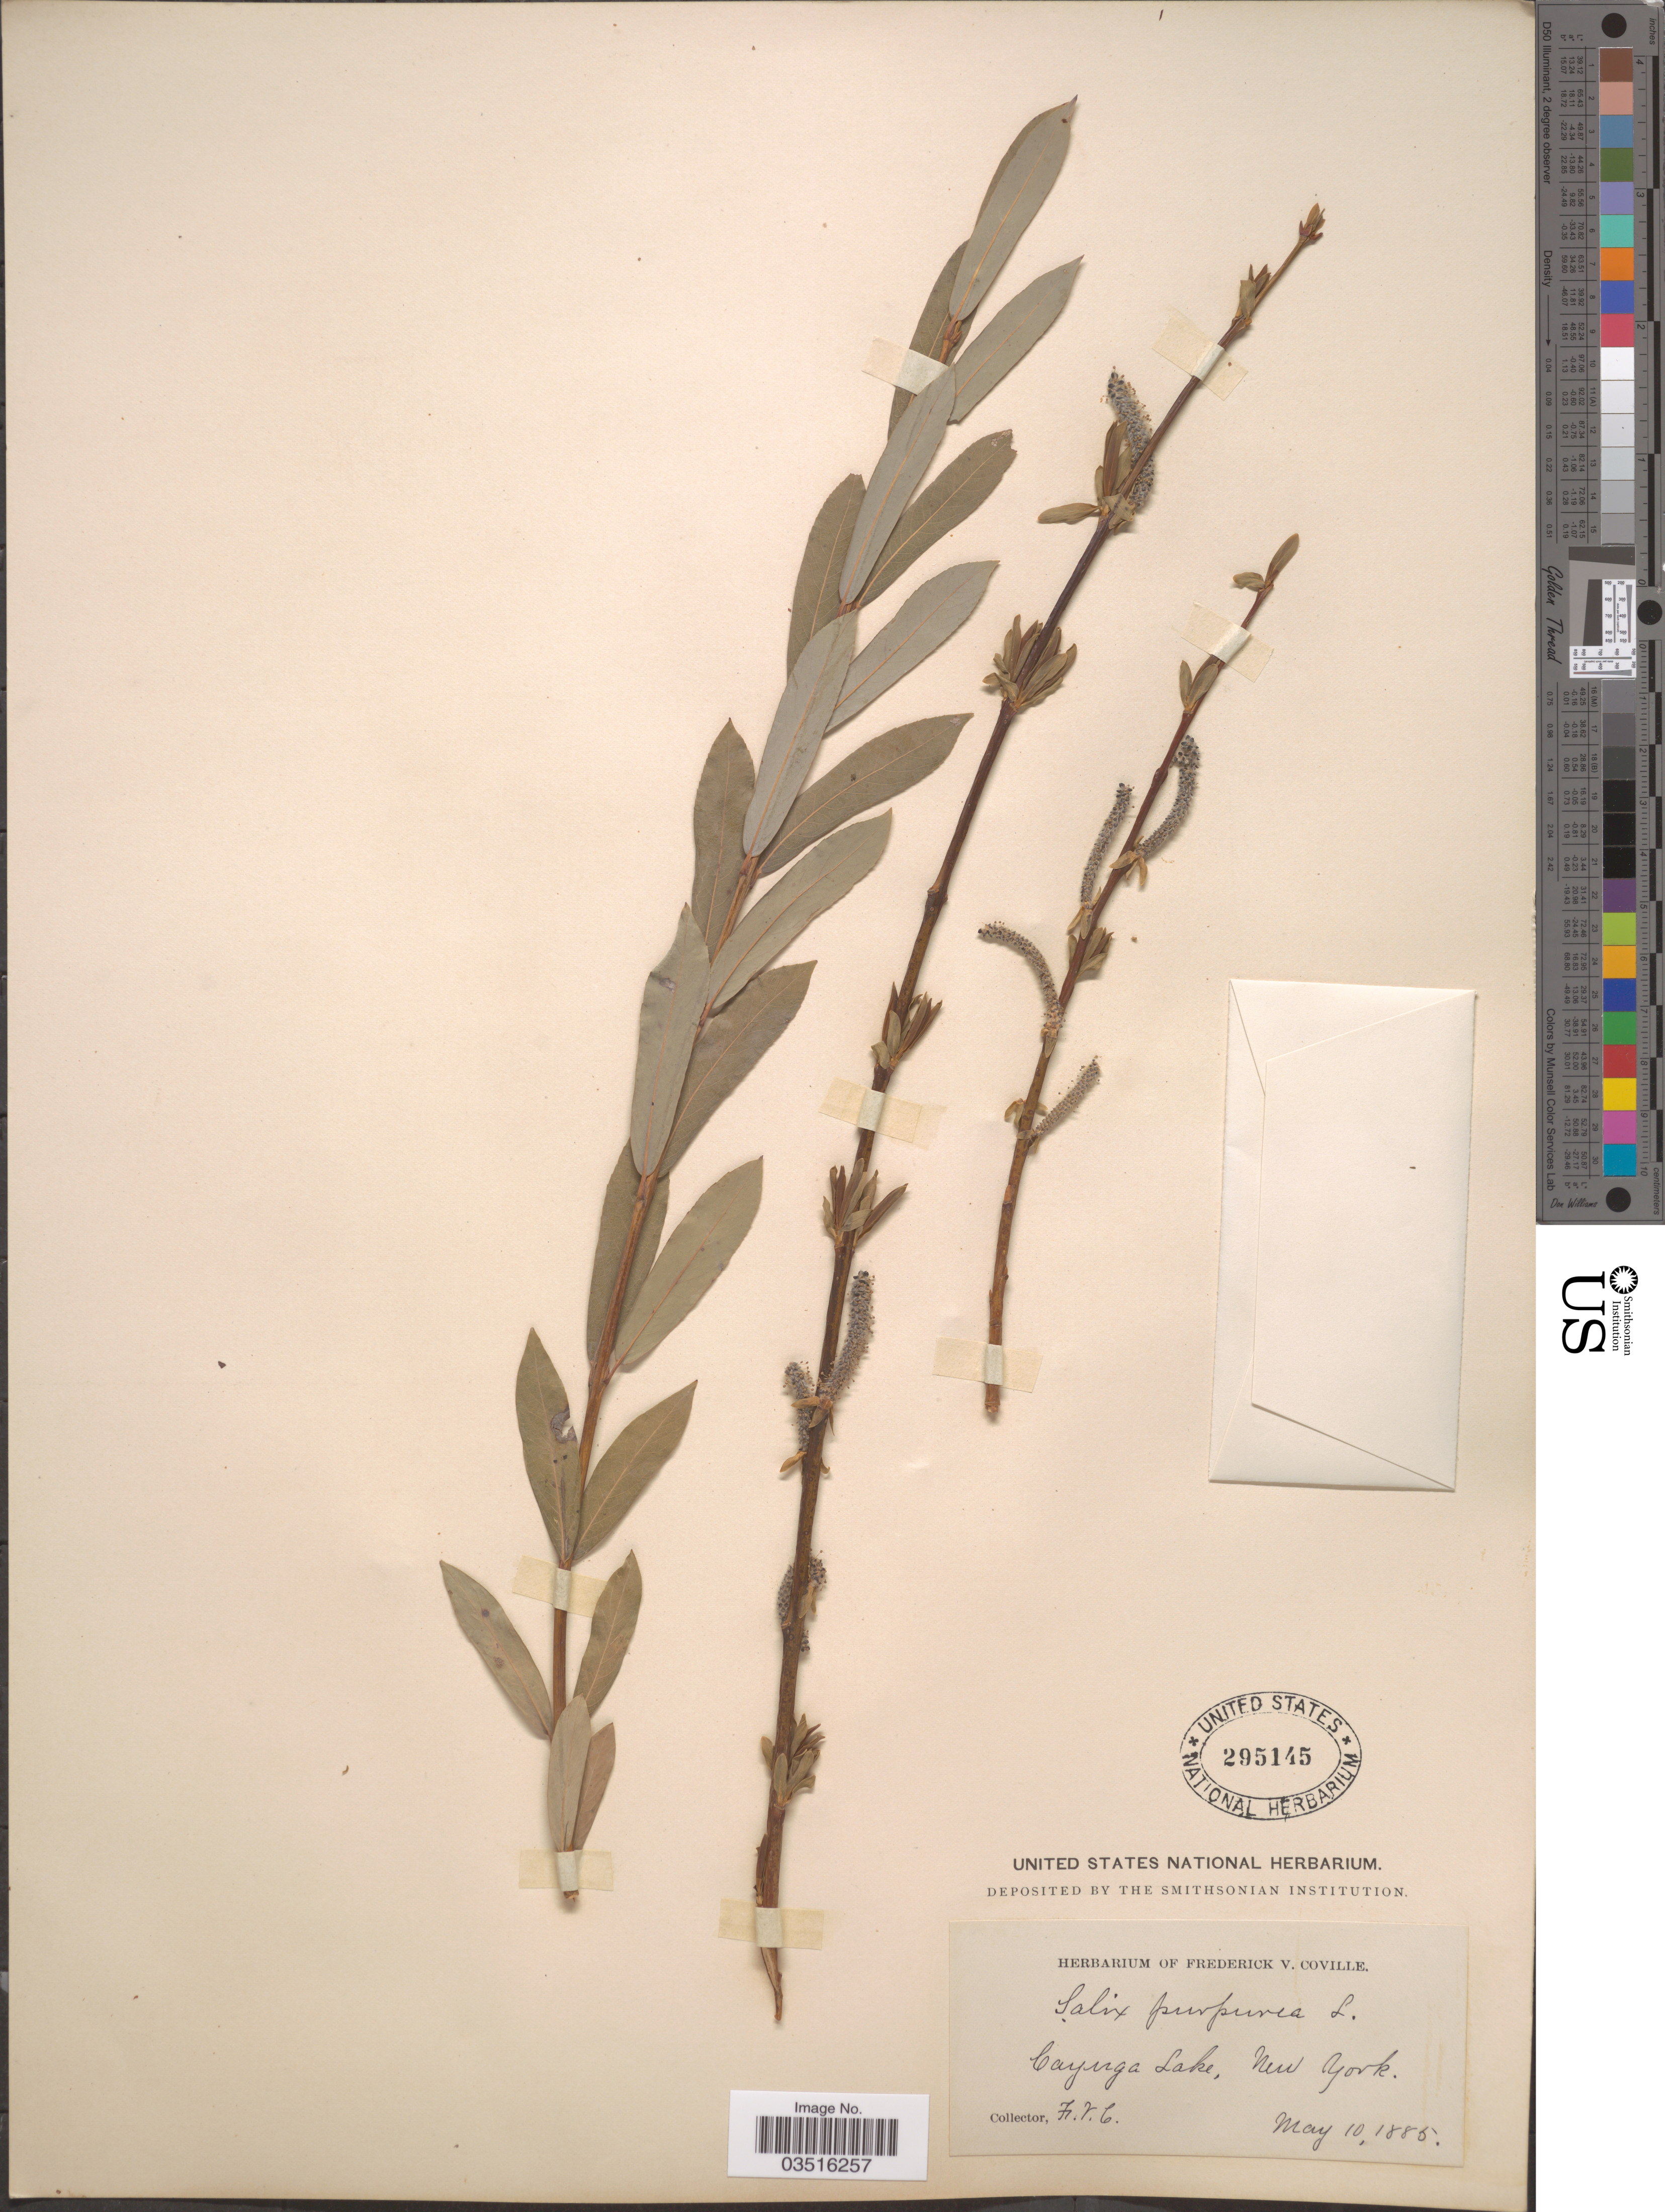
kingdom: Plantae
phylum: Tracheophyta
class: Magnoliopsida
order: Malpighiales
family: Salicaceae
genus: Salix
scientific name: Salix purpurea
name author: L.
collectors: F. V. Coville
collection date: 1885-05-10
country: United States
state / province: New York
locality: Cayuga Lake.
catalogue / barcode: US 295145